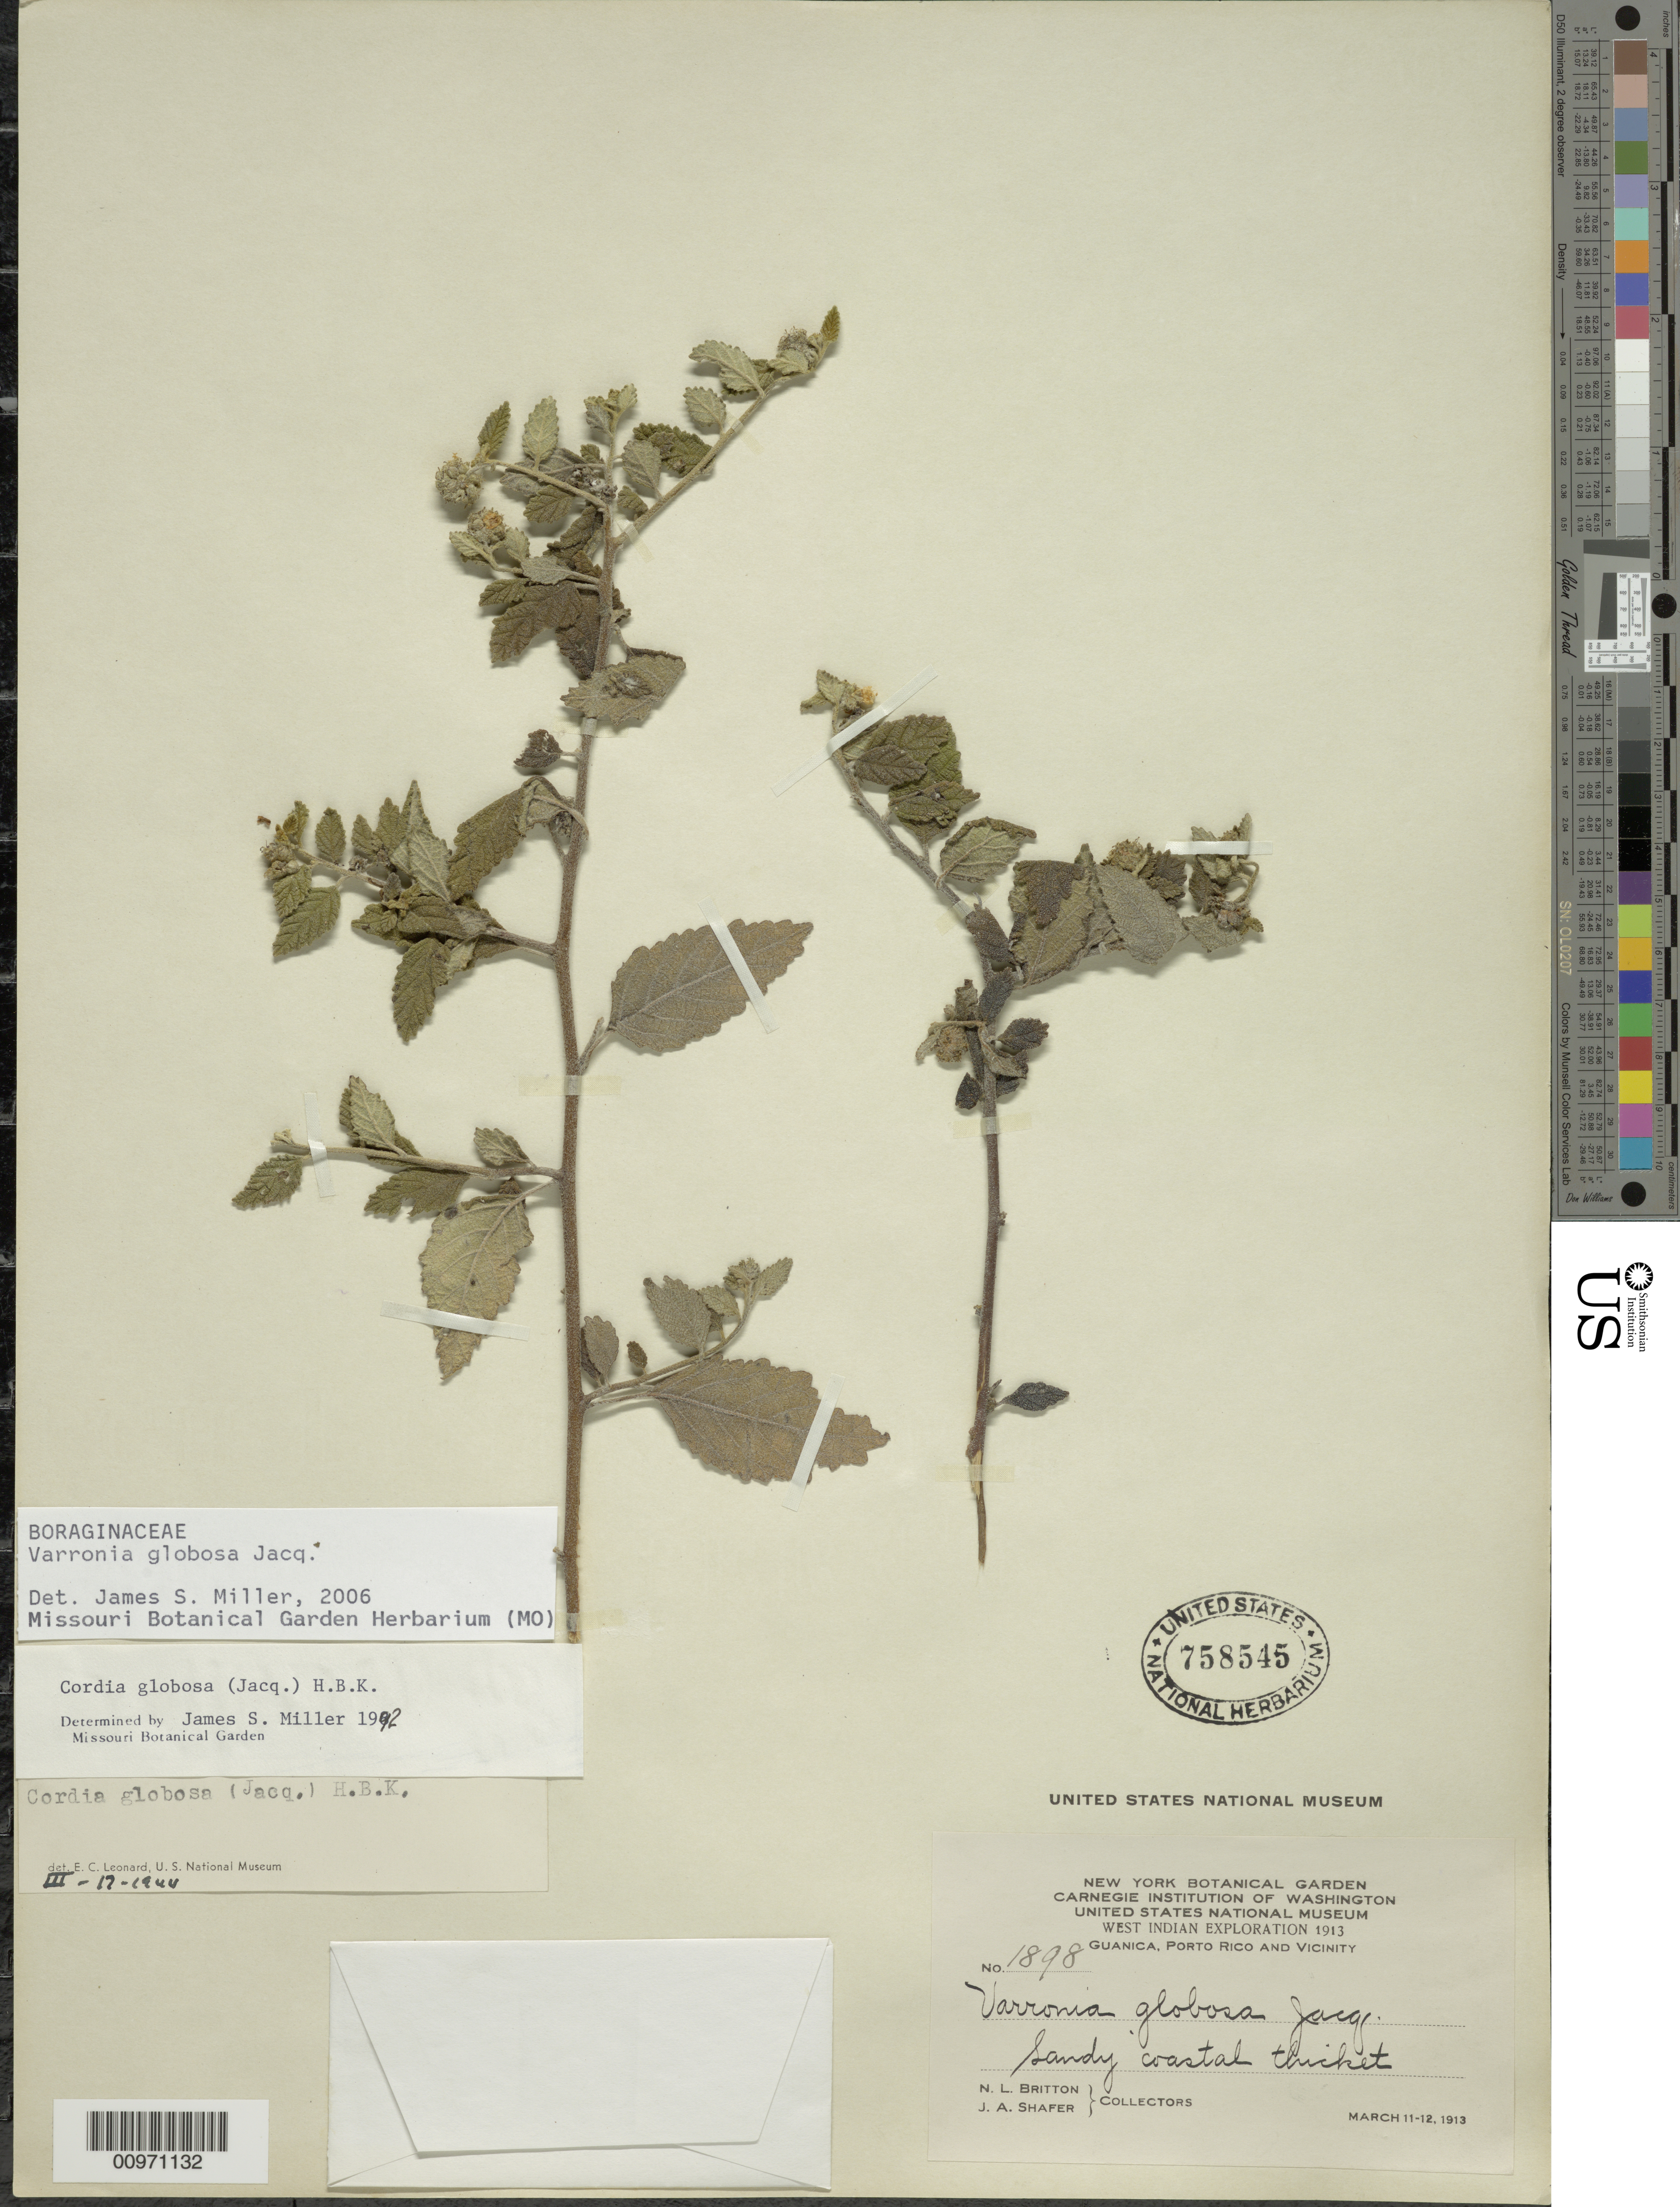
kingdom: Plantae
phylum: Tracheophyta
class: Magnoliopsida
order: Boraginales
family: Cordiaceae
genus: Varronia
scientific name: Varronia globosa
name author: Jacq.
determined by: Miller, James S., (MO), Missouri Botanical Garden (UNITED STATES)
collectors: N. Britton & J. A. Shafer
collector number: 1898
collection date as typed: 11 Mar 1913 to 12 Mar 1913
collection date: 1913-03-11/1913-03-12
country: Puerto Rico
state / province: Guánica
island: Puerto Rico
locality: Guanica and vicinity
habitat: Sandy coastal thicket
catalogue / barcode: US 758545